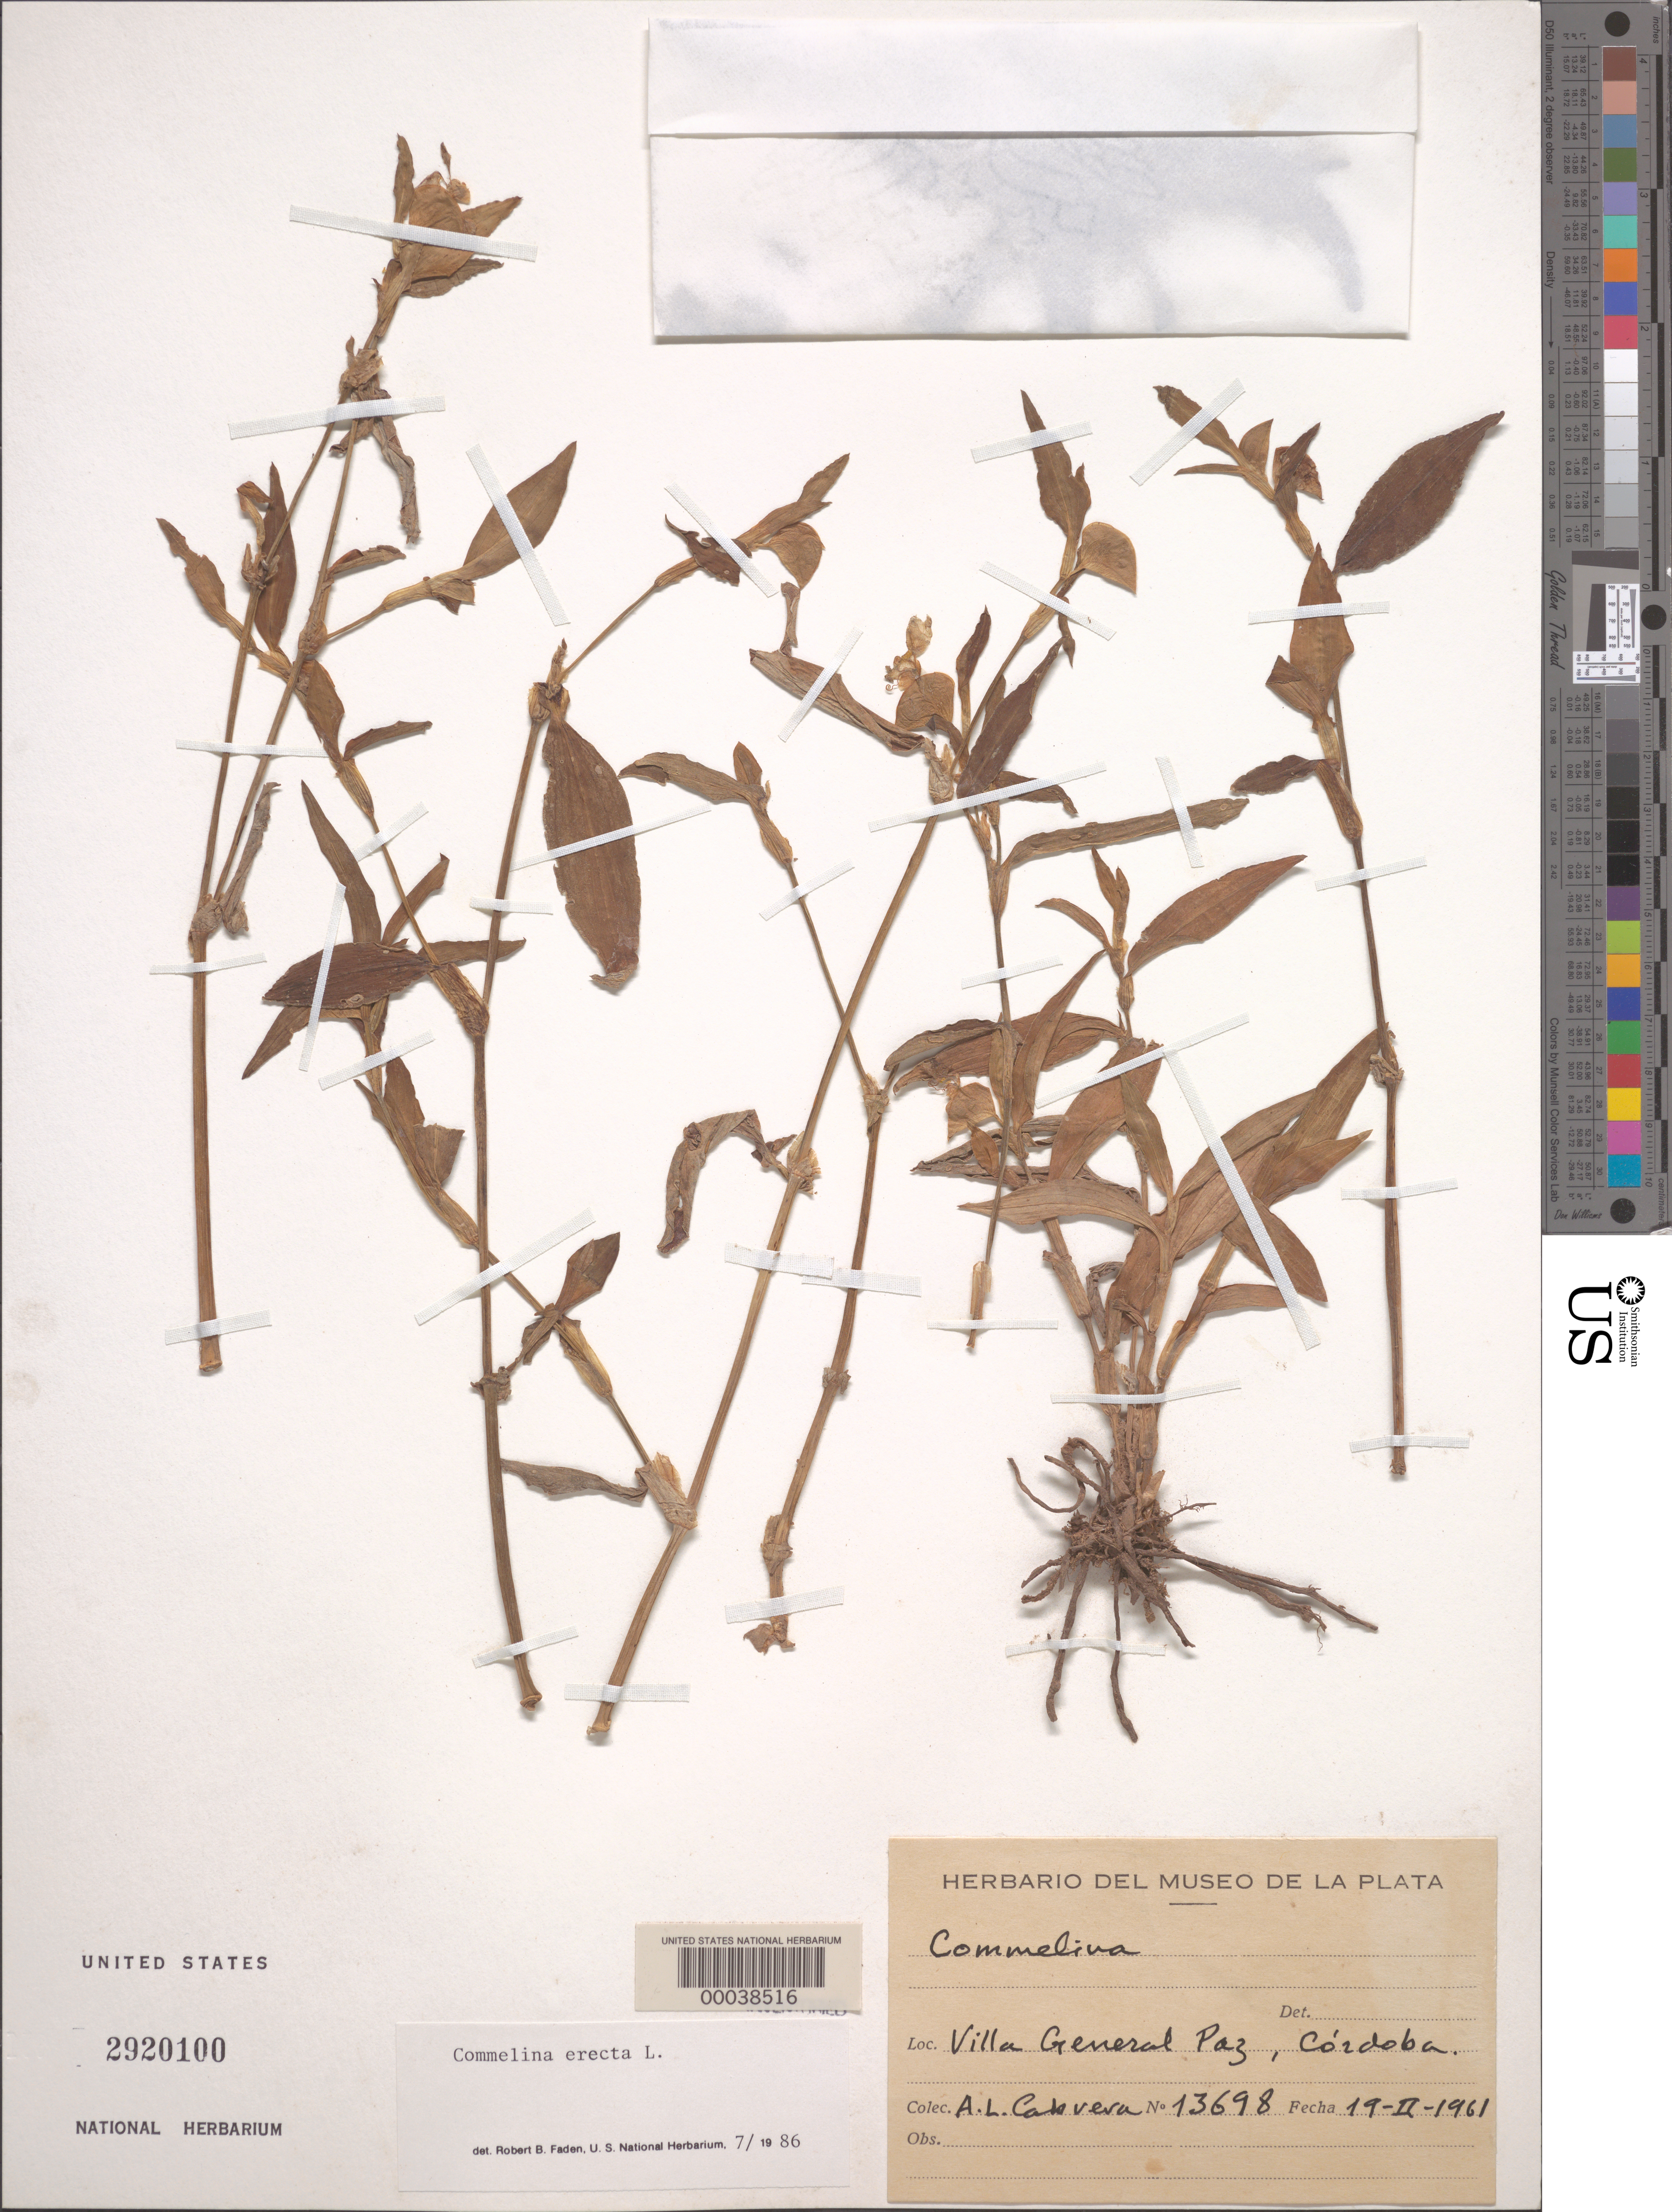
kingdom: Plantae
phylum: Tracheophyta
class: Liliopsida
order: Commelinales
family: Commelinaceae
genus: Commelina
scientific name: Commelina erecta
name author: L.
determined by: Faden, Robert B., (US), Smithsonian Institution - National Museum of Natural History (UNITED STATES)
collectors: A. L. Cabrera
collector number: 13698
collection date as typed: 19 Feb 1961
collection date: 1961-02-19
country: Argentina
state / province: Córdoba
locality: Villa General Paz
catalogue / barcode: US 2920100